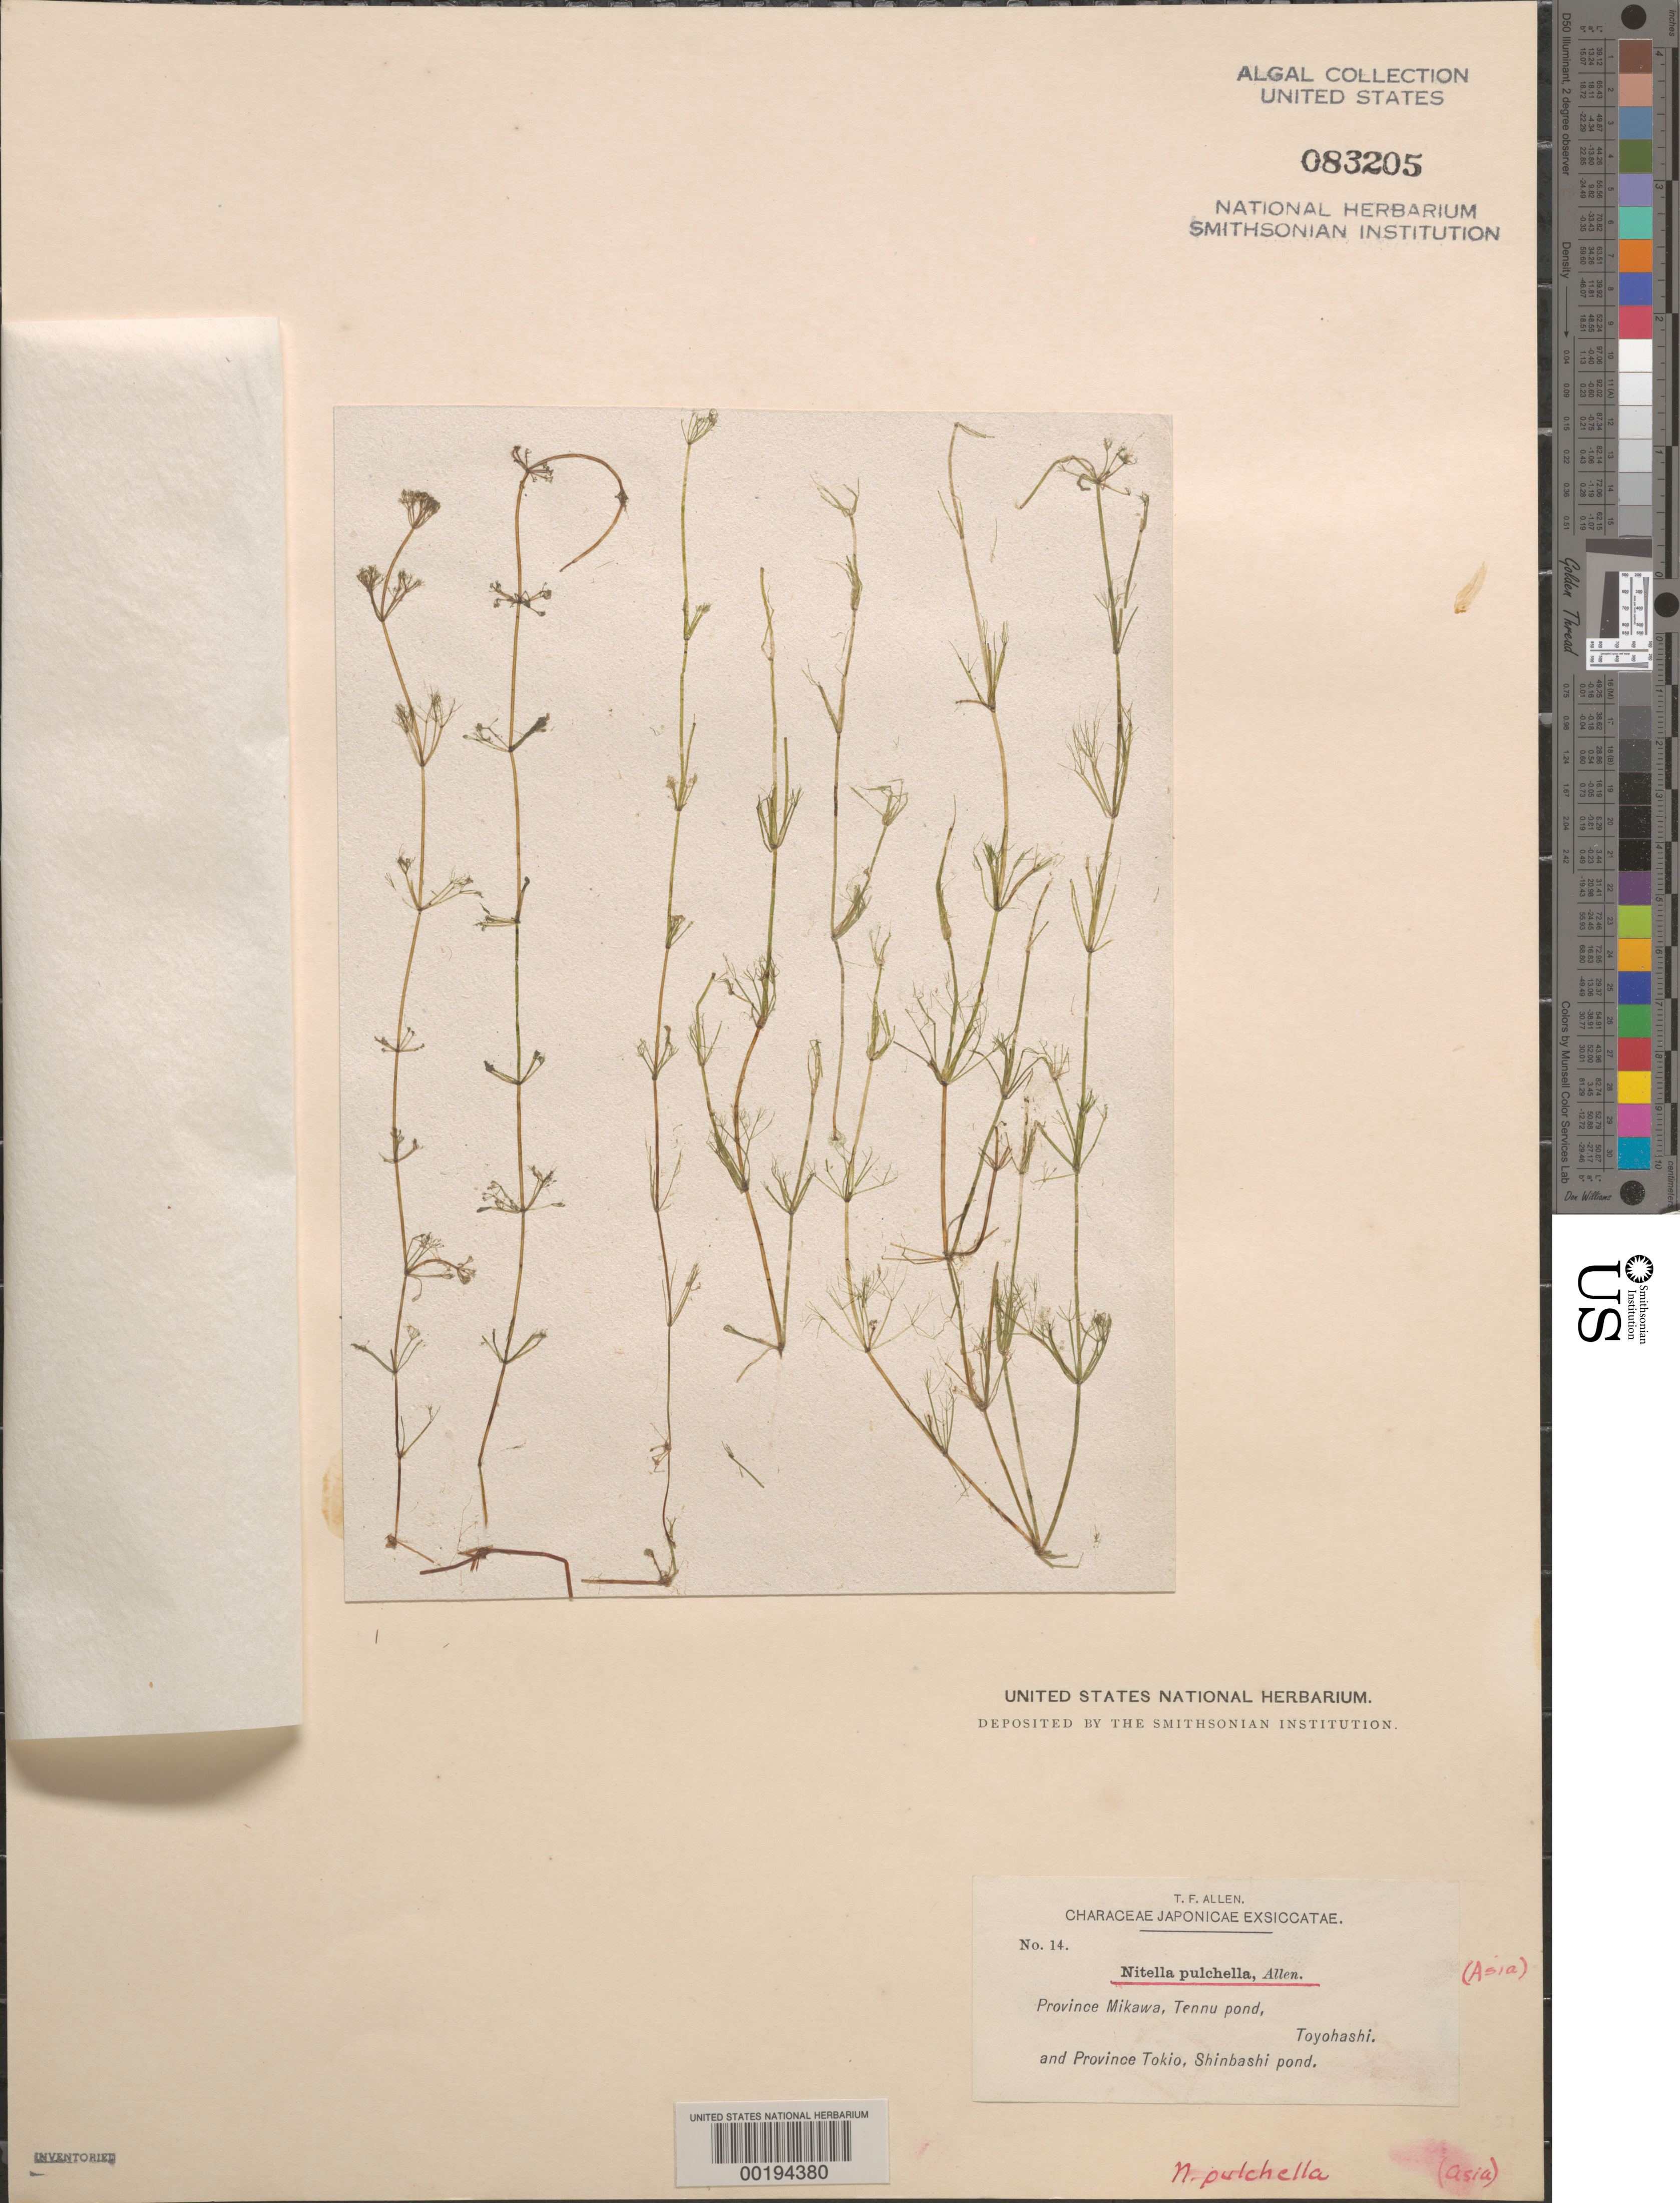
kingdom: Plantae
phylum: Charophyta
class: Charophyceae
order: Charales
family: Characeae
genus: Nitella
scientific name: Nitella pulchella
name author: Allen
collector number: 14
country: Japan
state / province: Aiti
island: Honshu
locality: Tennu, Toyohashi, and Shinbashi, Tokyo Prefecture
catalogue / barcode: US 83205